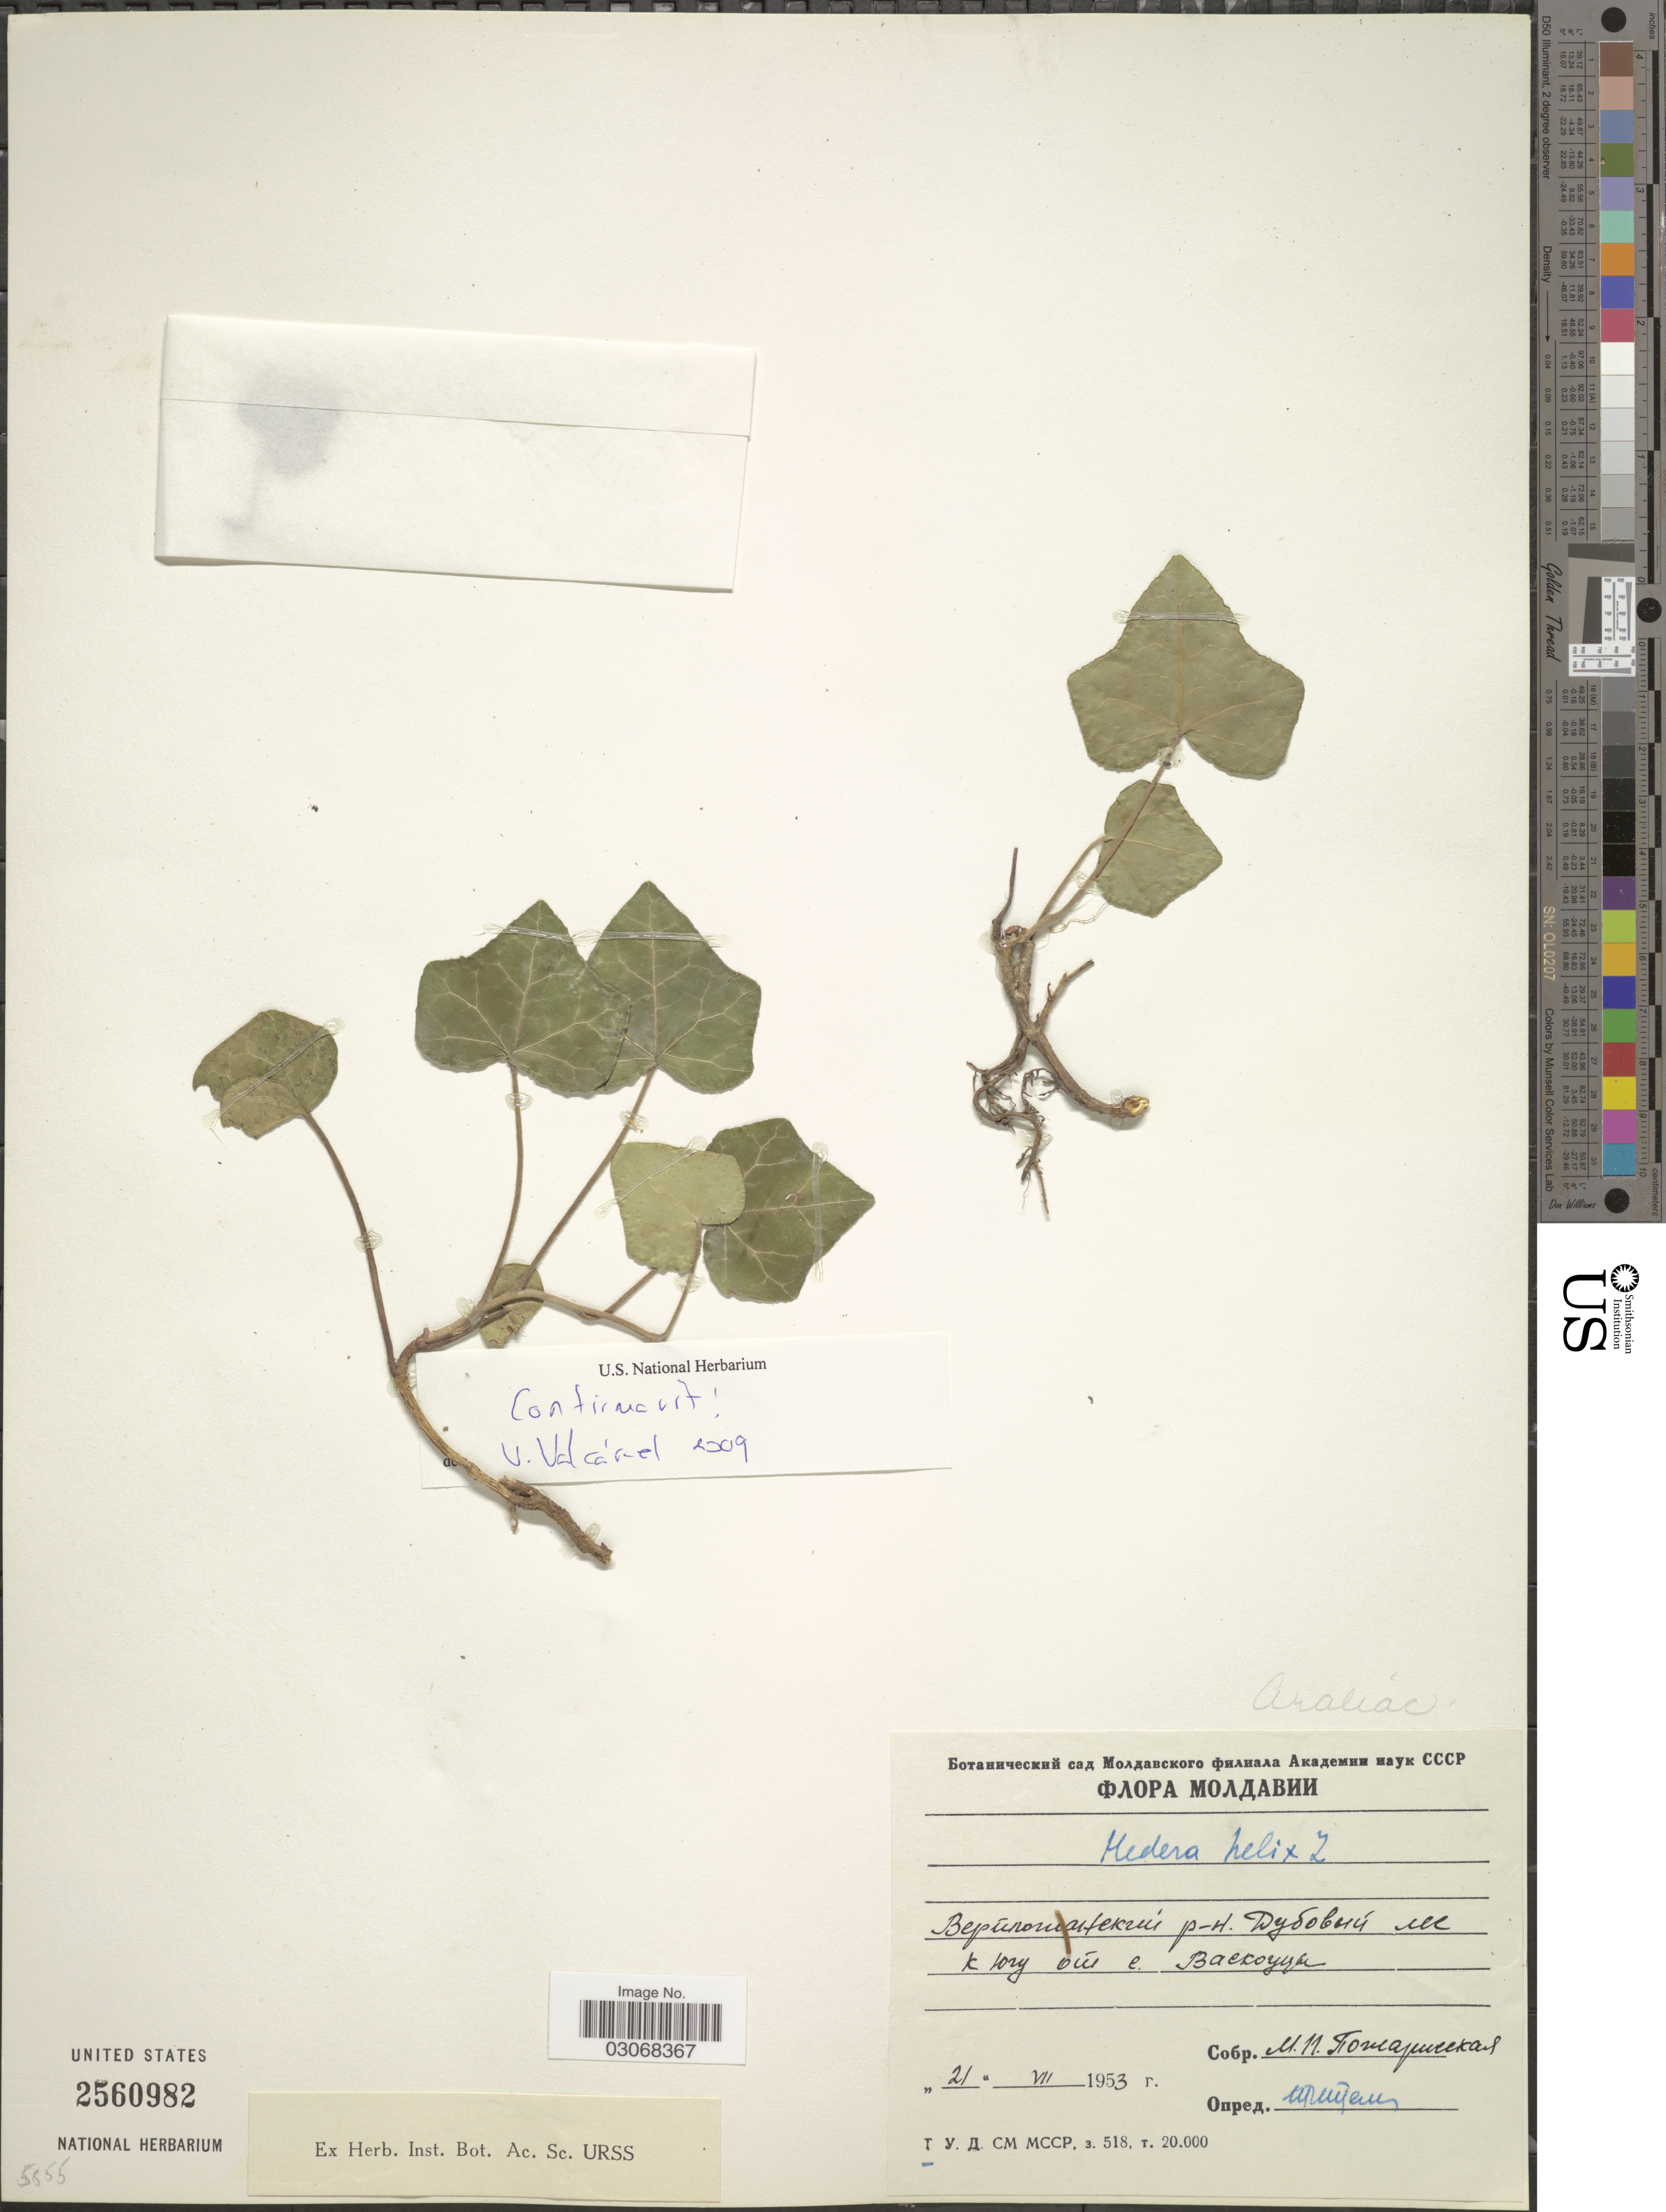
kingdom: Plantae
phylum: Tracheophyta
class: Magnoliopsida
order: Apiales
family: Araliaceae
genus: Hedera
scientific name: Hedera helix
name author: L.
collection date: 1953-07-21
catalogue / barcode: US 2560982